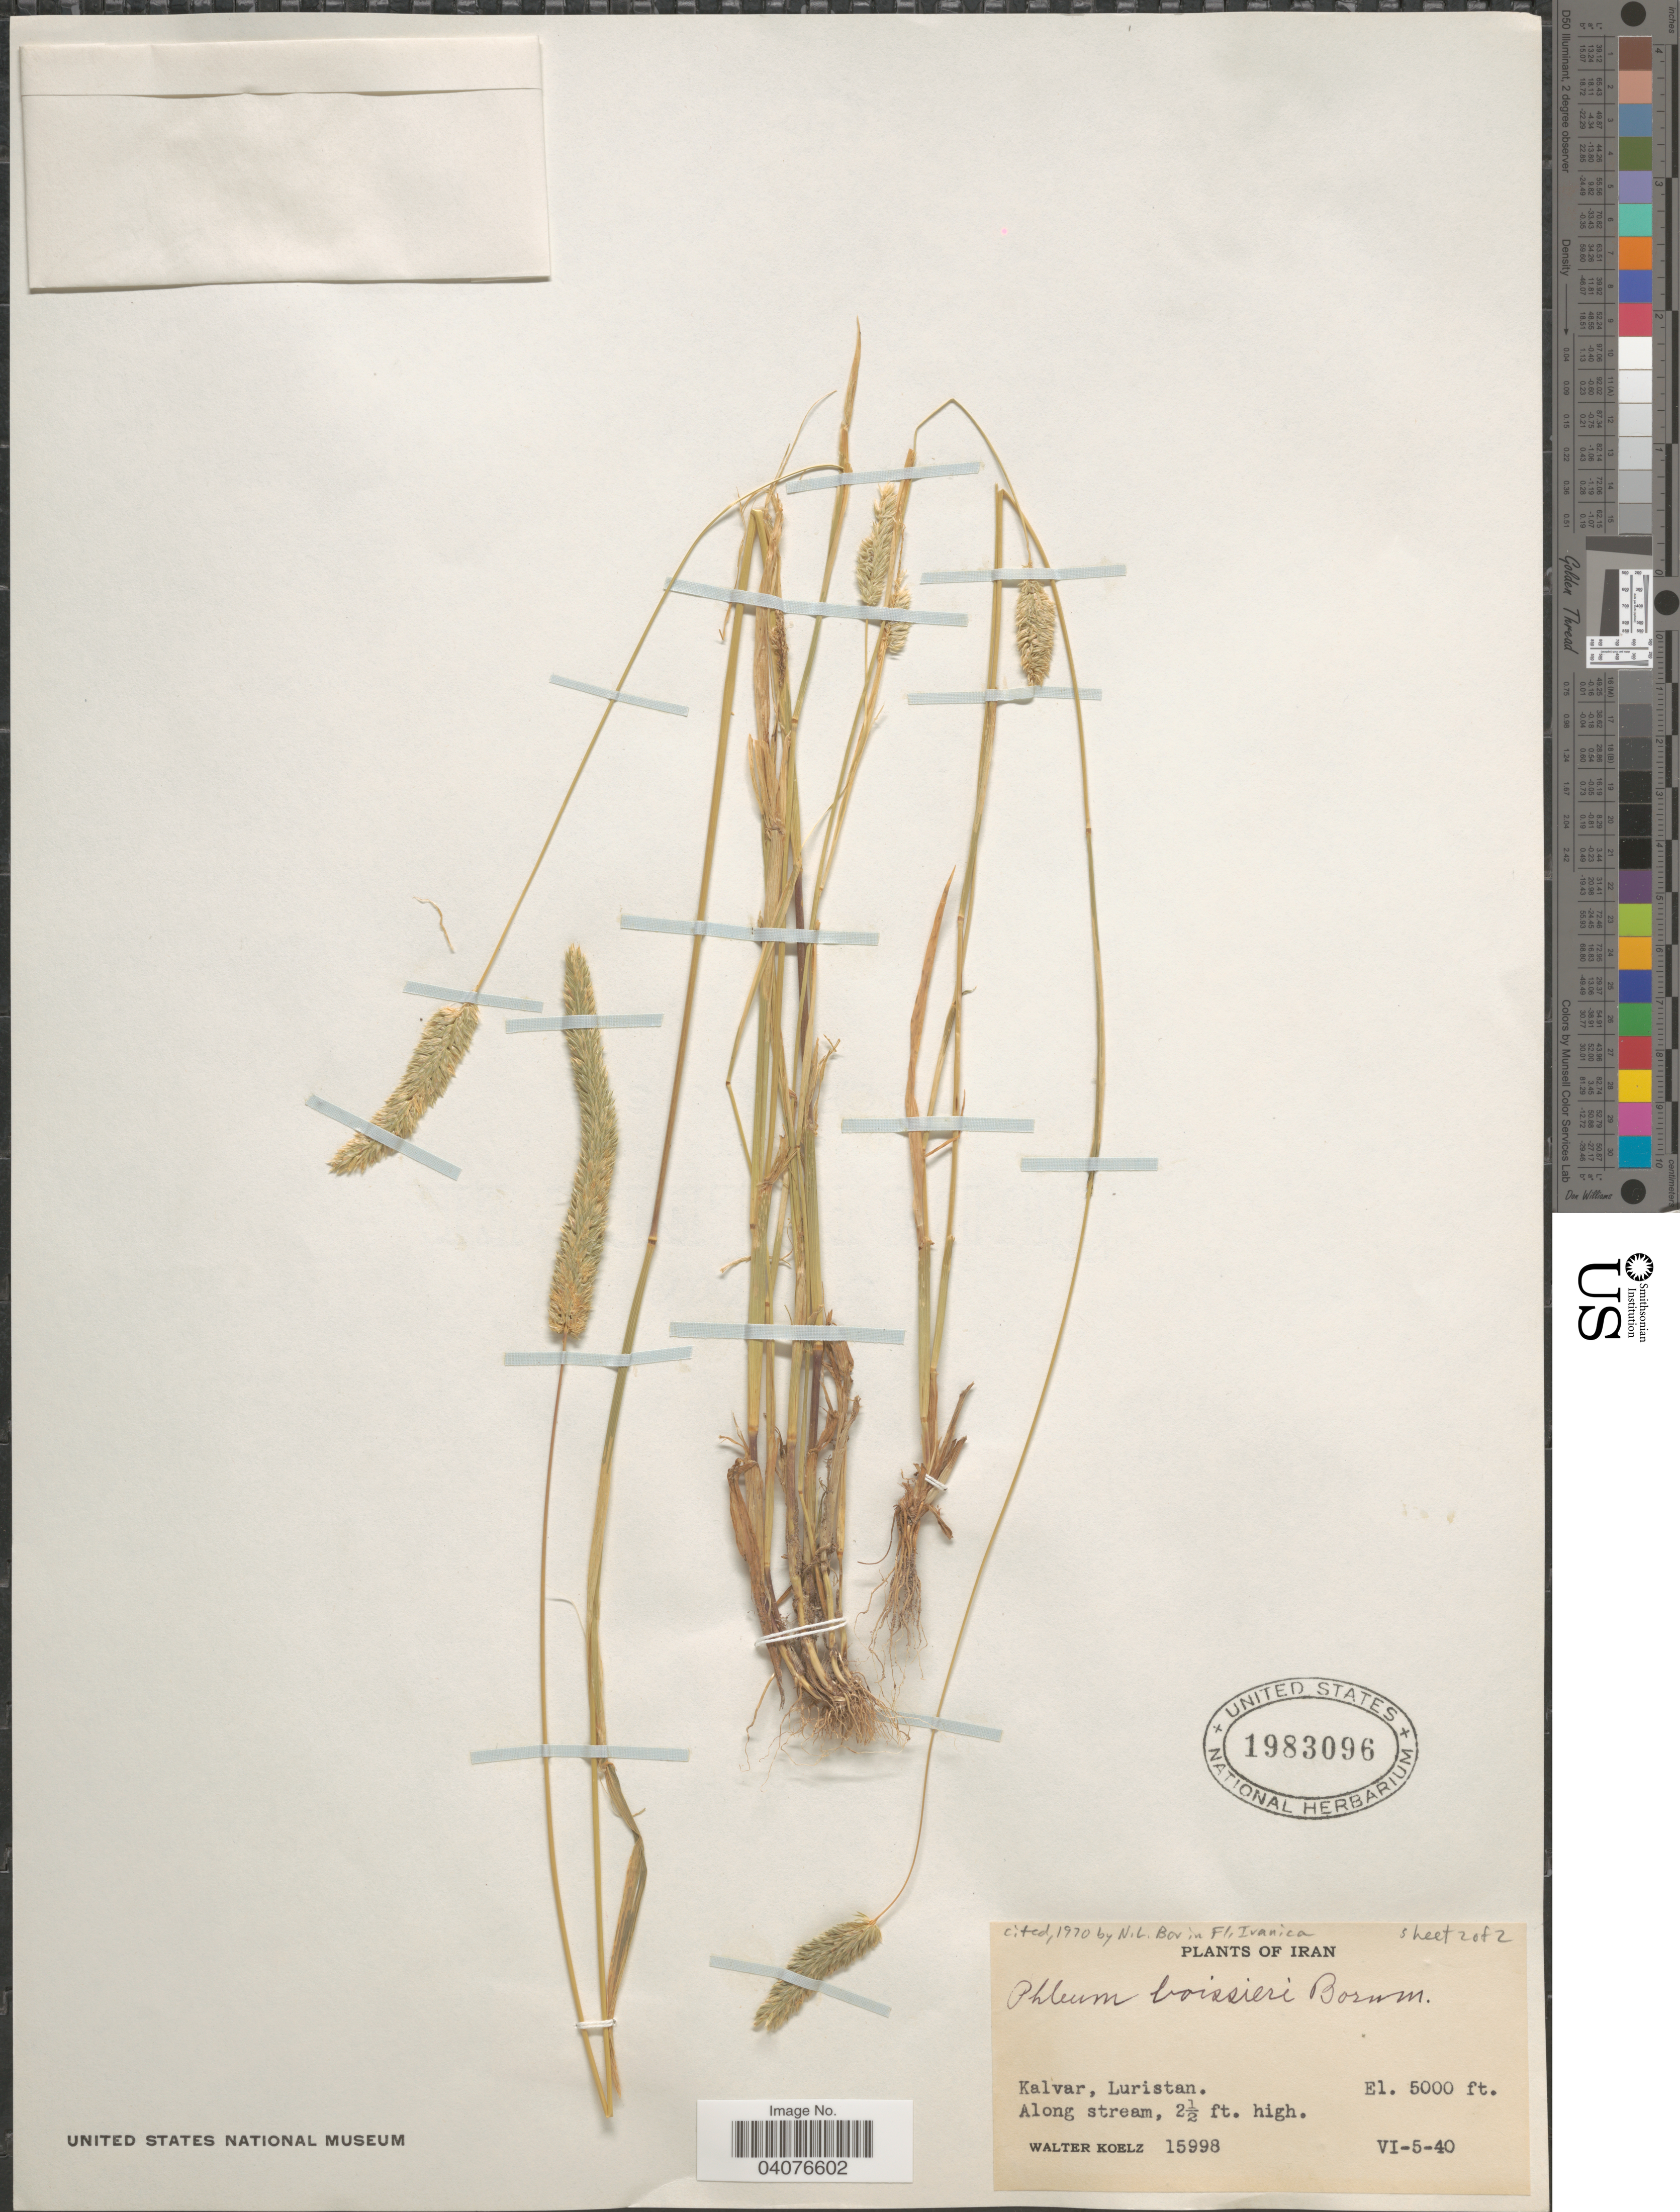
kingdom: Plantae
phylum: Tracheophyta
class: Liliopsida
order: Poales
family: Poaceae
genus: Phleum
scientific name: Phleum boissieri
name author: Bornm.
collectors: W. N. Koelz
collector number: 15998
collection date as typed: Transcribed d/m/y: 5/6/40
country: Iran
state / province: Lorestan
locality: Kalvar, Luristan. Along stream.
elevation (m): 1524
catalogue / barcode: US 1983096